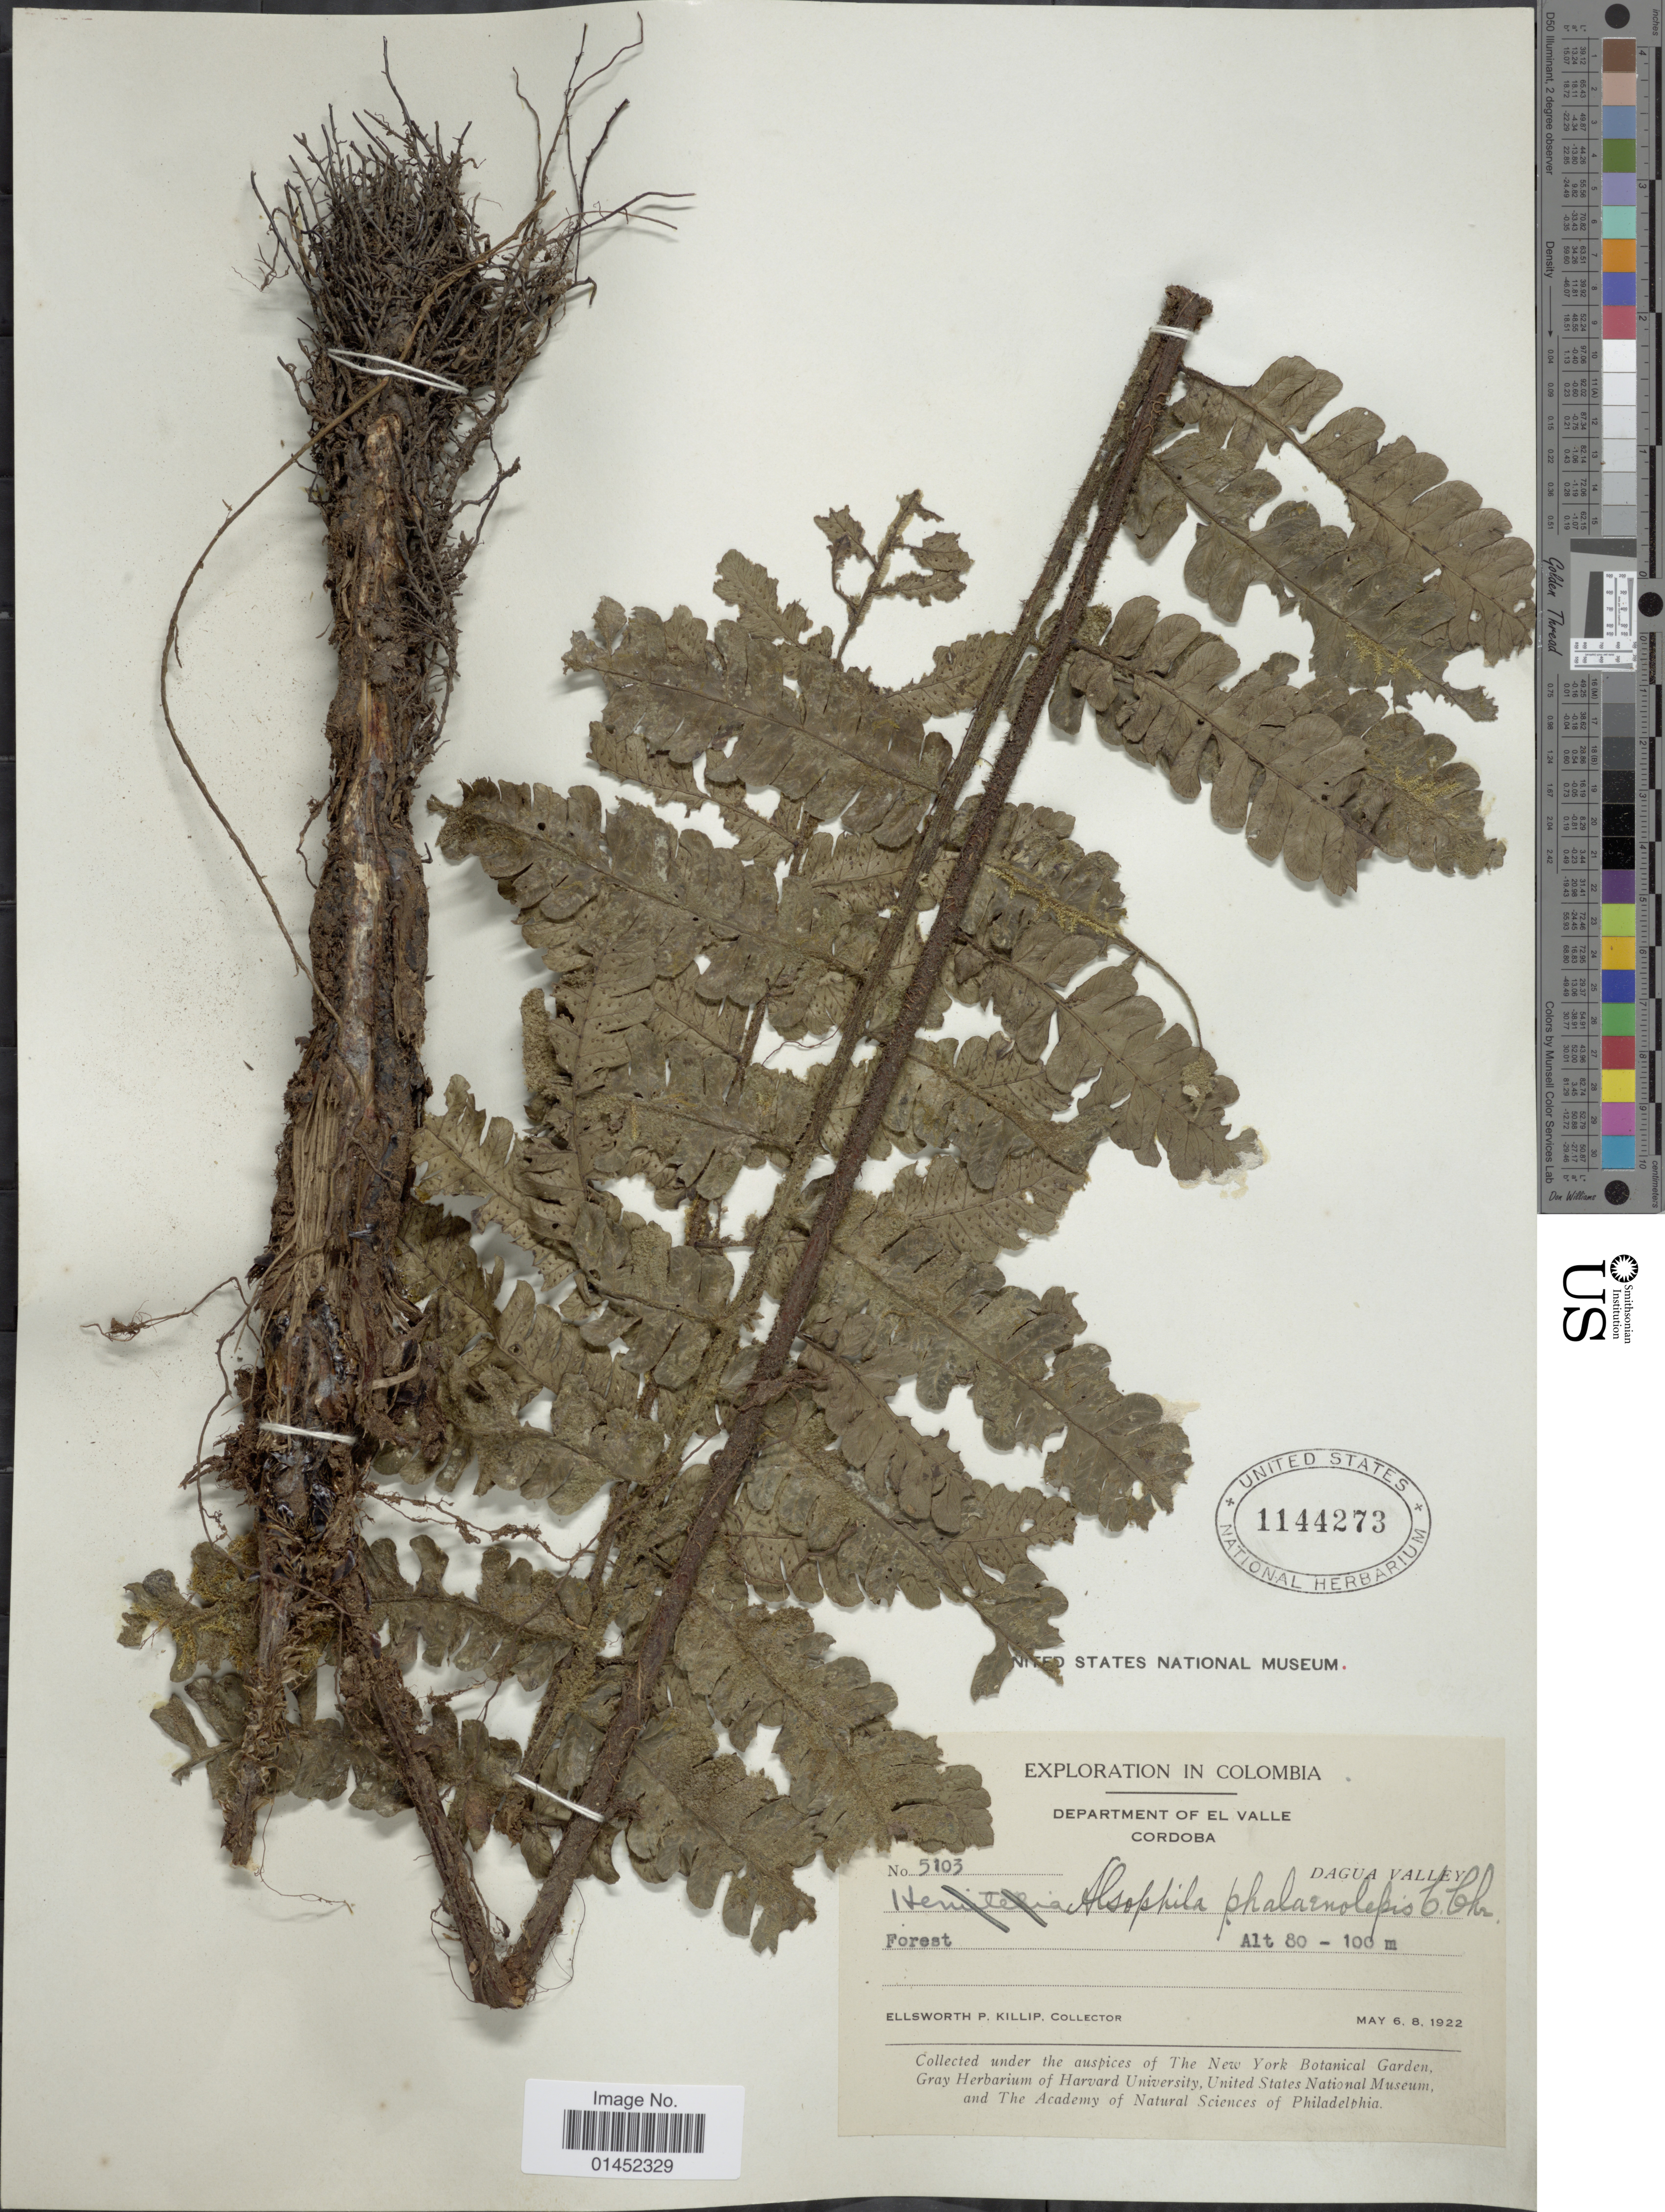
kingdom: Plantae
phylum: Tracheophyta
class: Polypodiopsida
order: Cyatheales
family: Cyatheaceae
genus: Cyathea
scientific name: Cyathea phalaenolepis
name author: (C. Chr.) Domin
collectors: E. P. Killip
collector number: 5103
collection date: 1922-05-06/1922-05-08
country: Colombia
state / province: Valle del Cauca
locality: Department of El Valle Cordoba, Dagua Valley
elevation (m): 80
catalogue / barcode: US 1144273